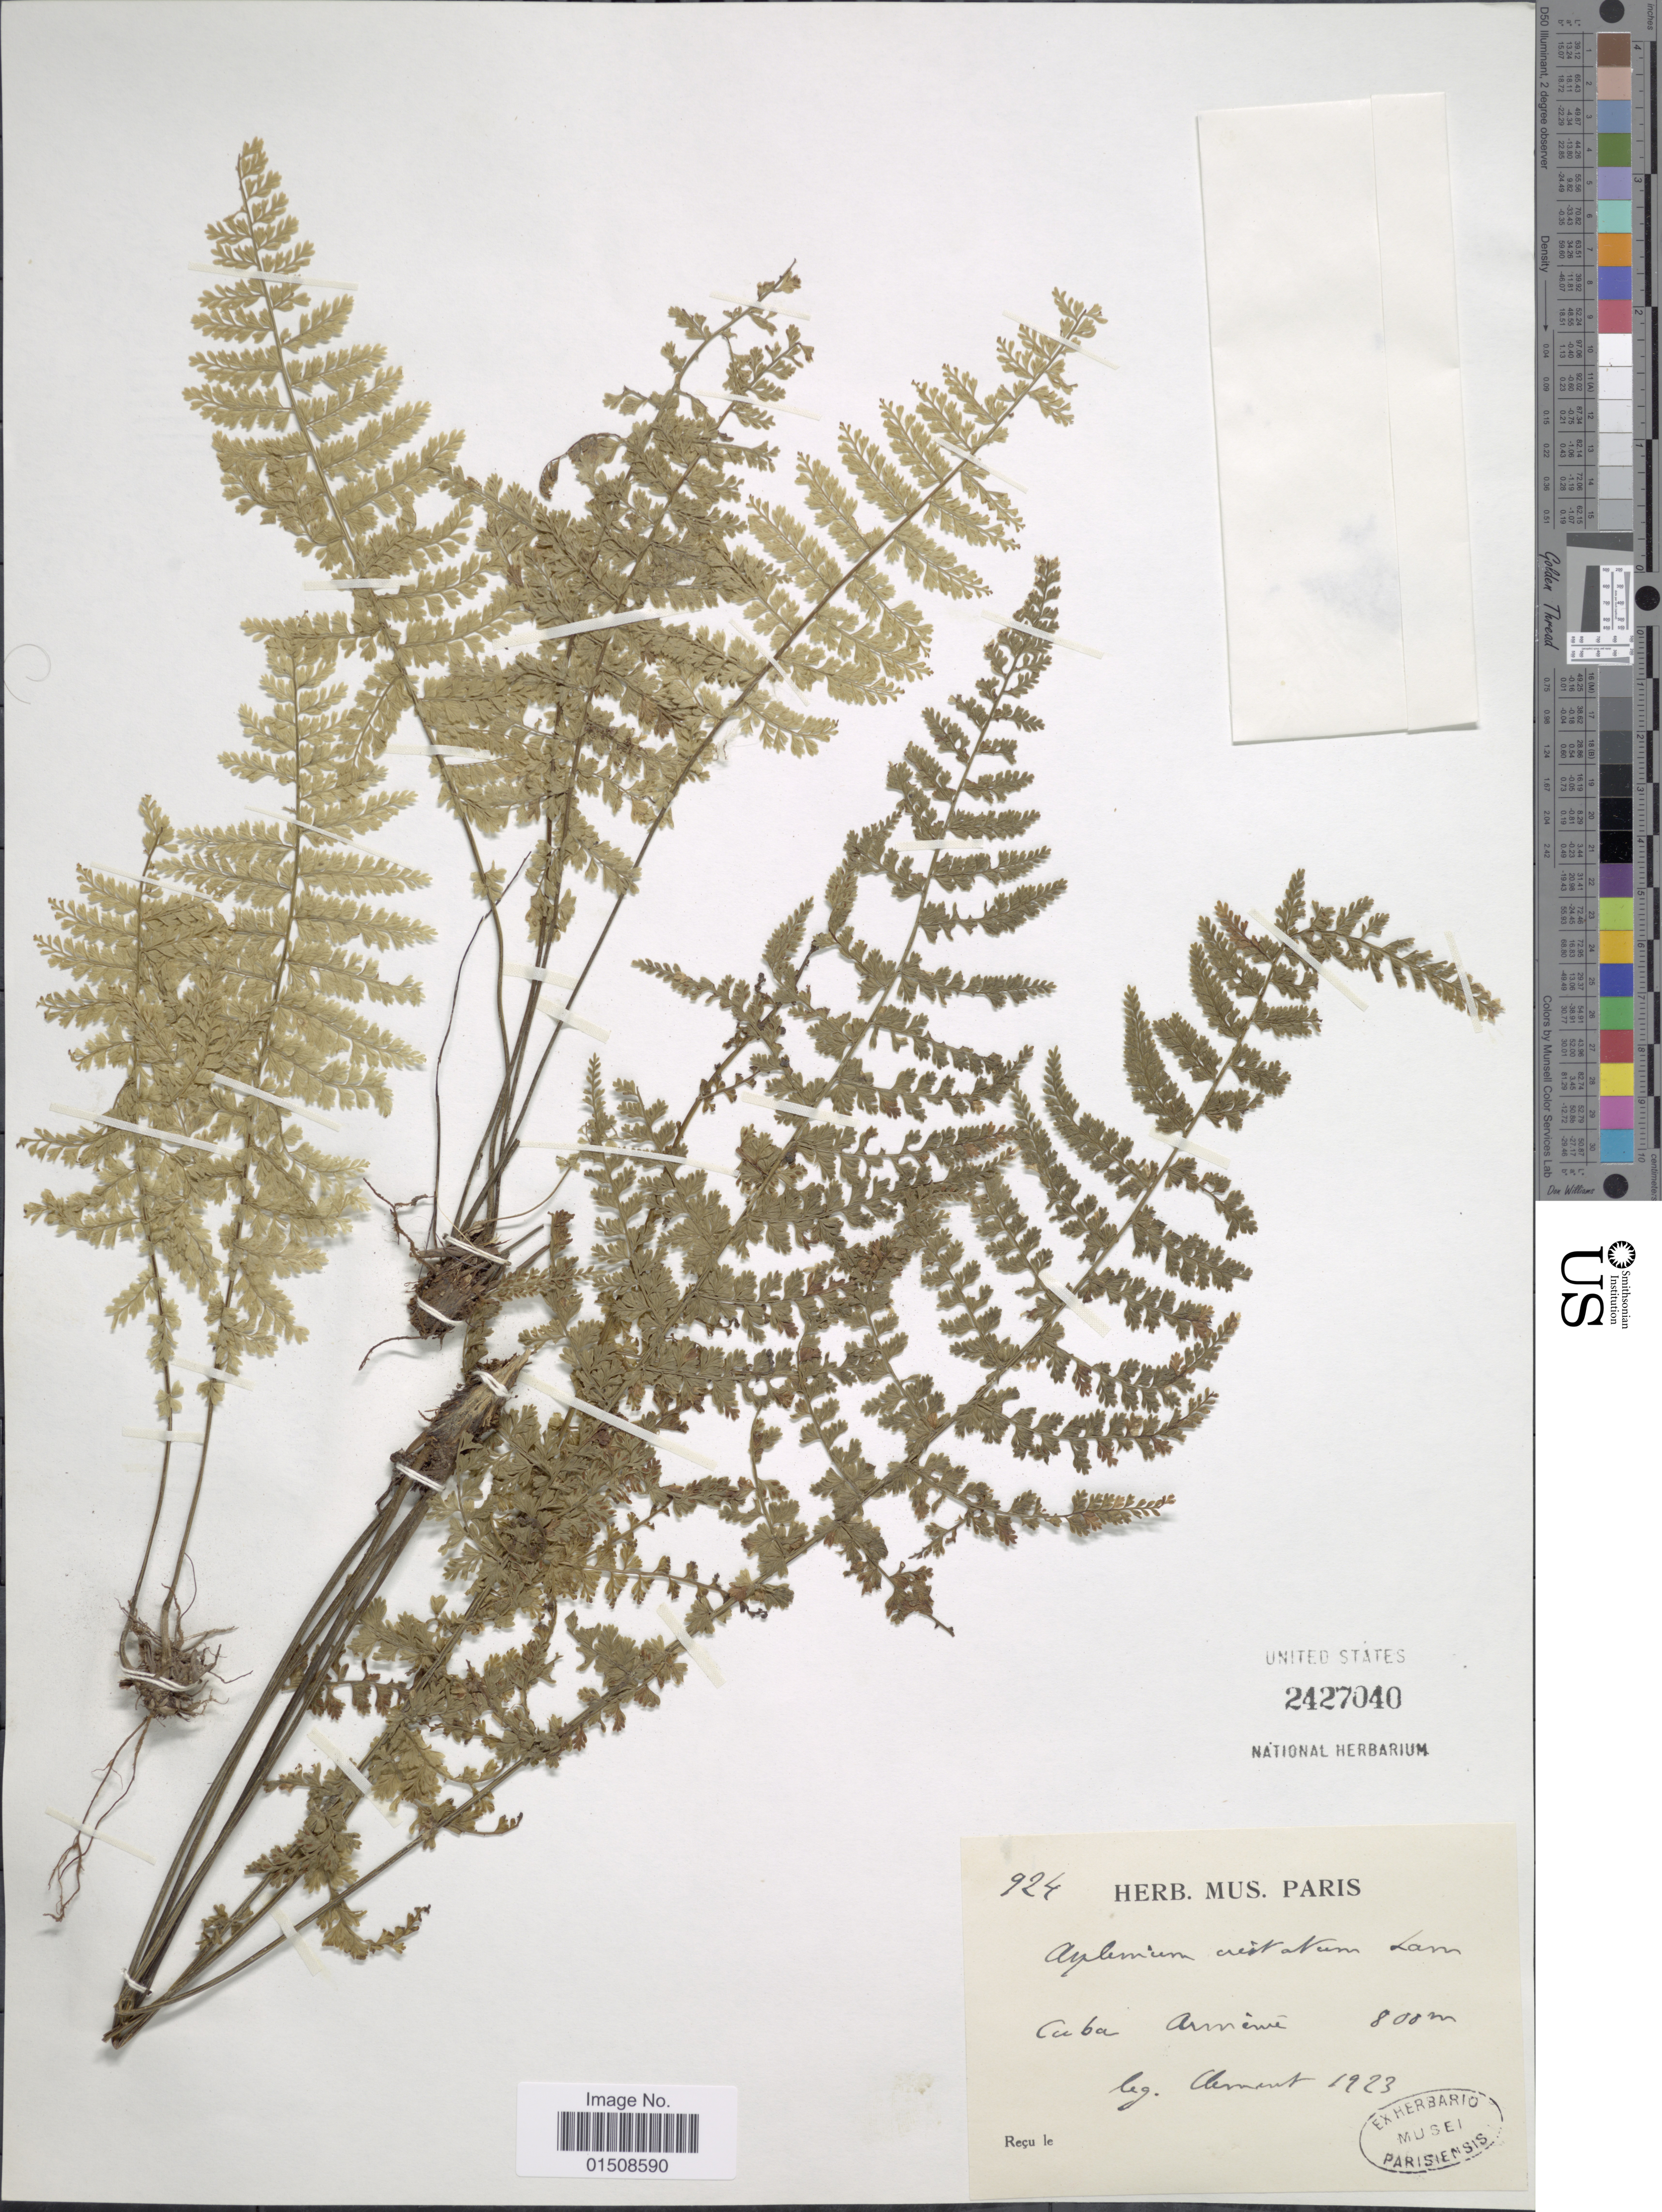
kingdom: Plantae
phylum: Tracheophyta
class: Polypodiopsida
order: Polypodiales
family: Aspleniaceae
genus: Asplenium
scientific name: Asplenium cristatum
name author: Lam.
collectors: -. Clement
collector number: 924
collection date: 1923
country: Cuba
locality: Armenia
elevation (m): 800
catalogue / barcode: US 2427040